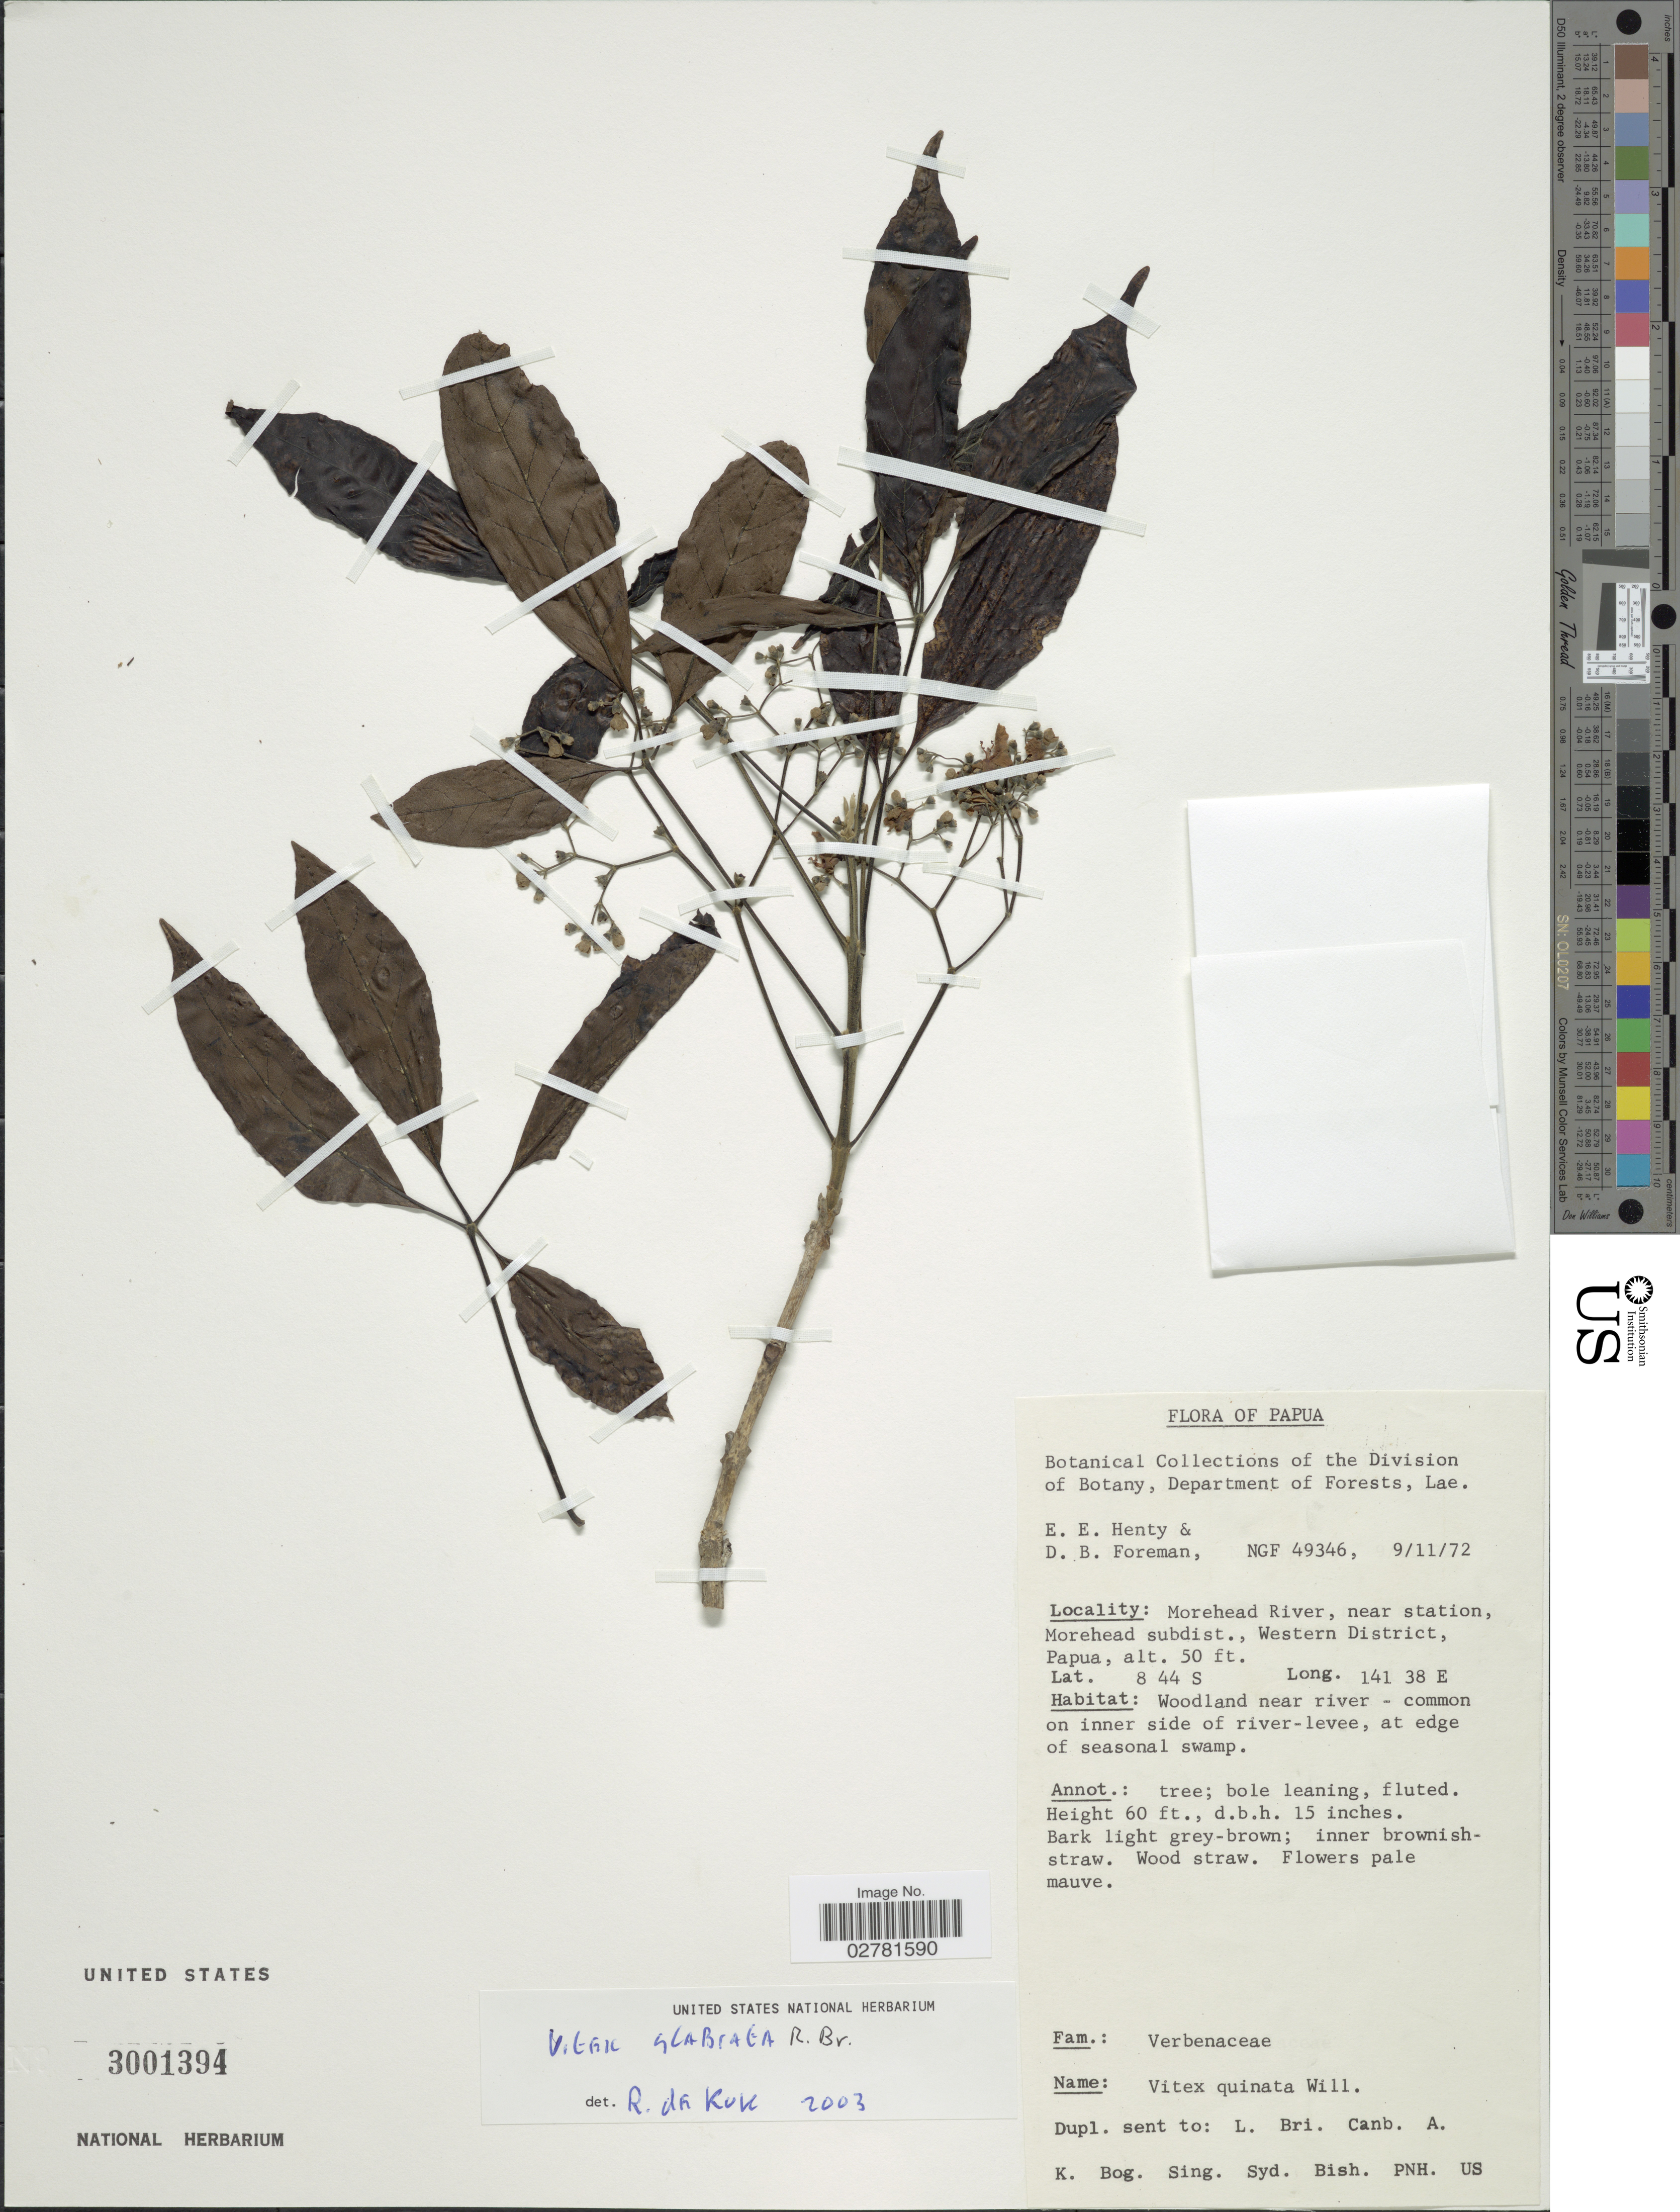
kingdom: Plantae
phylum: Tracheophyta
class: Magnoliopsida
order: Lamiales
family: Lamiaceae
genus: Vitex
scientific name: Vitex glabrata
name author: R. Br.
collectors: E. Henty & D. Foreman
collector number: NGF49346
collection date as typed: Transcribed d/m/y: 9/11/72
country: Papua New Guinea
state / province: Manus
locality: Papua. Morehead River, near station, Morehead subdist., Western District, Papua.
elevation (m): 15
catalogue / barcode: US 3001394